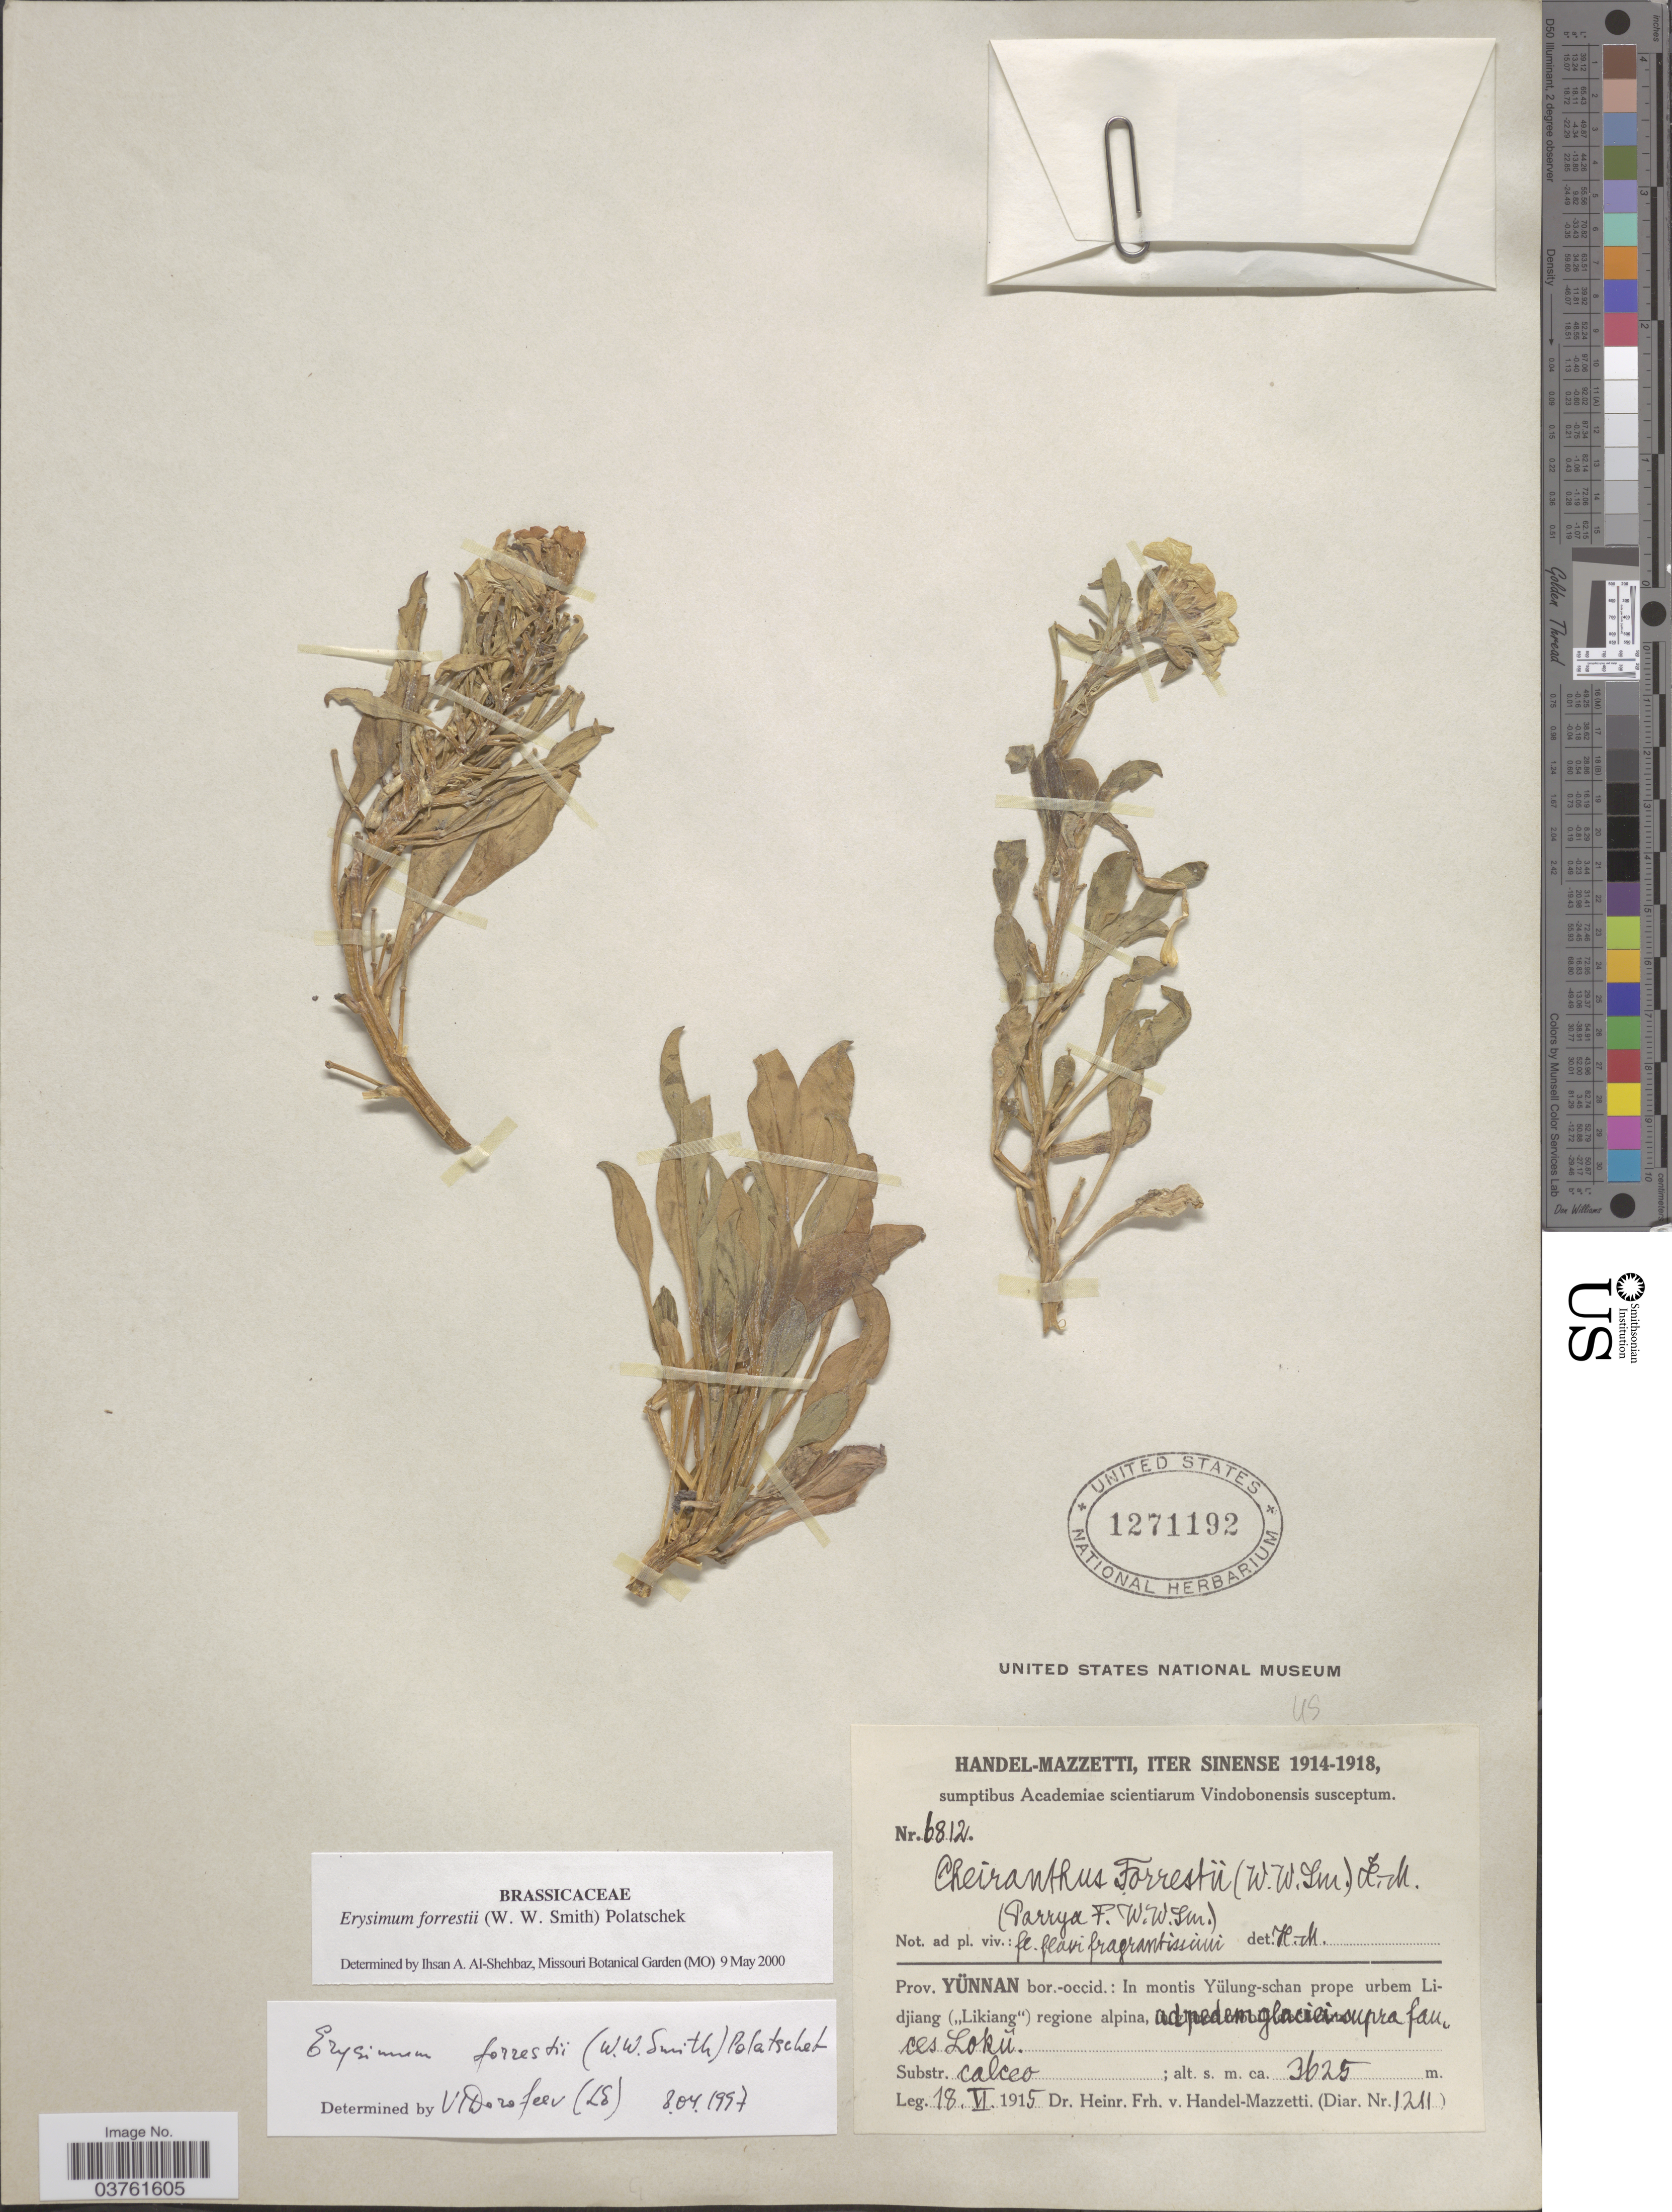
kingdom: Plantae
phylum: Tracheophyta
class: Magnoliopsida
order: Brassicales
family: Brassicaceae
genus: Erysimum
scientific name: Erysimum forrestii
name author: (W.W. Sm.) Polatschek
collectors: H. Handel-Mazzetti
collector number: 6812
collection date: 1915-06-18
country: China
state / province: Yunnan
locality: Prov. Yünnan bor.-occid.: In montis Yülun-schan prope urbem Li-djiang ("Likiang") regione alpina, ad pedem glacier supra fauces Loku.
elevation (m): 3625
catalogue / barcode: US 1271192